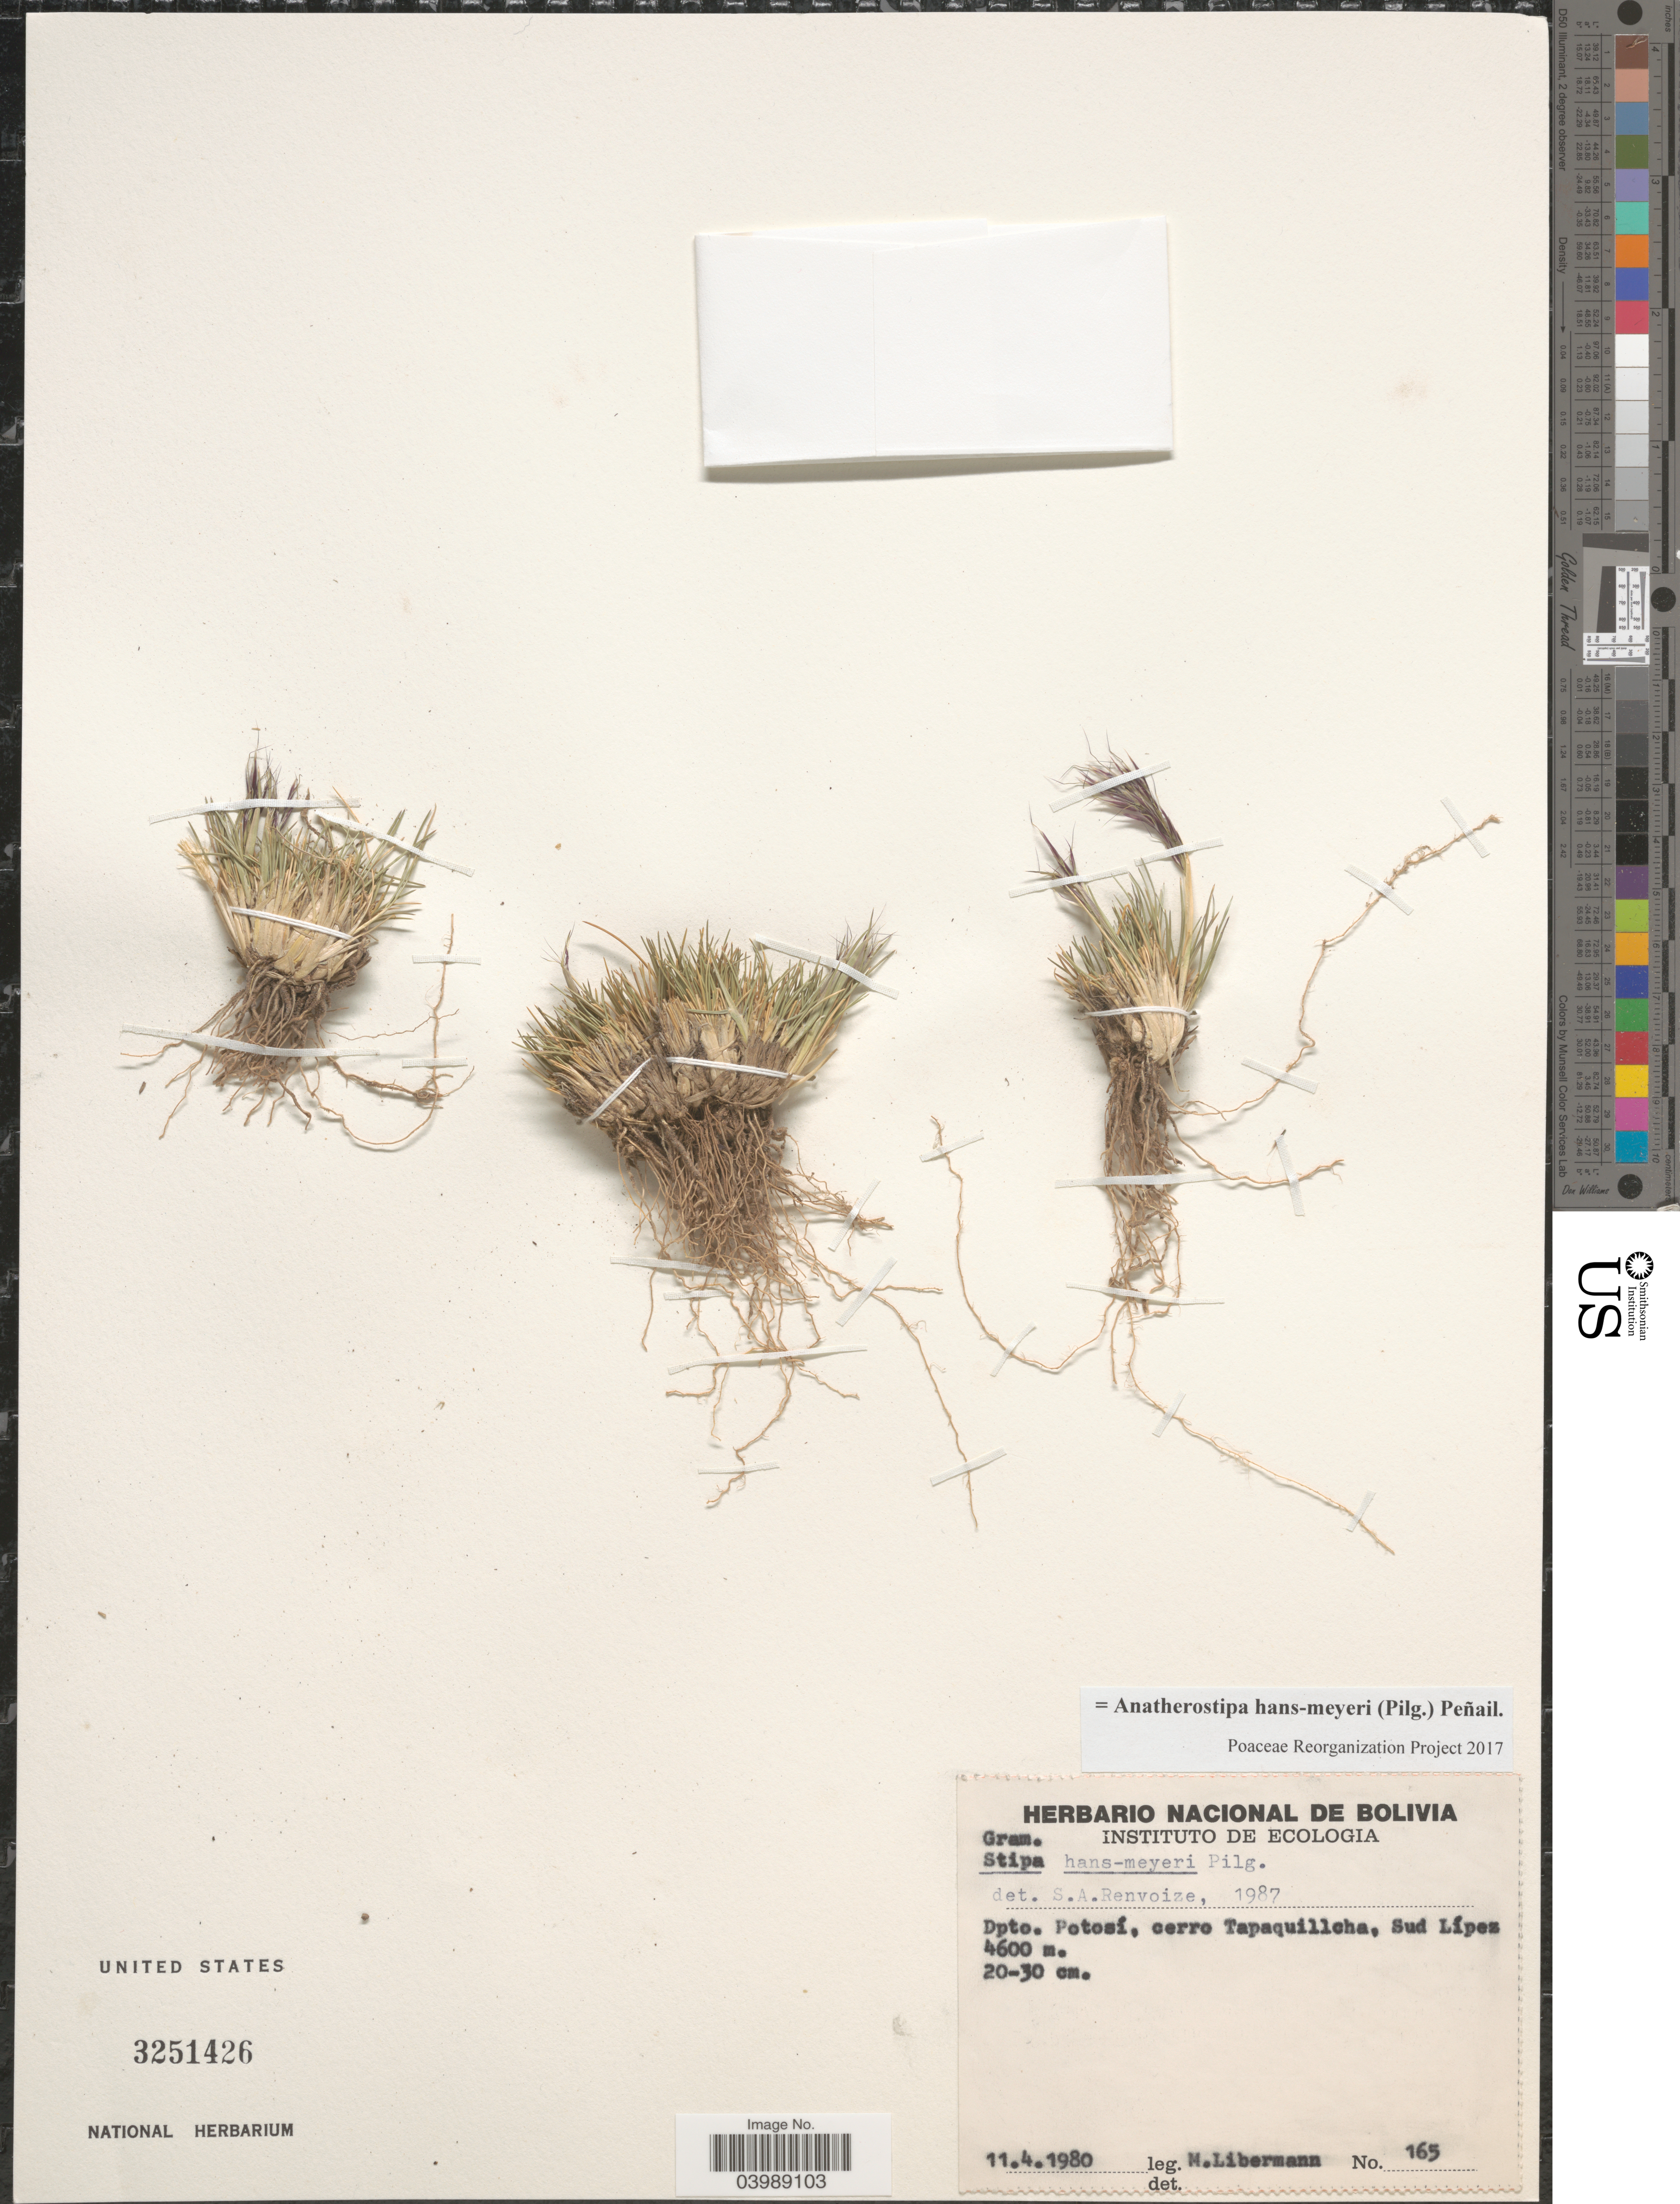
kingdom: Plantae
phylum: Tracheophyta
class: Liliopsida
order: Poales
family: Poaceae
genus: Anatherostipa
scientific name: Anatherostipa hans-meyeri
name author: (Pilg.) Peñailillo B.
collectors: M. Libermann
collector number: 165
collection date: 1980-04-11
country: Bolivia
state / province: Potosi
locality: Dpto. Potosí, cerro Tapaquillcha, Sud Lípes.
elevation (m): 4600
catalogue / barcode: US 3251426